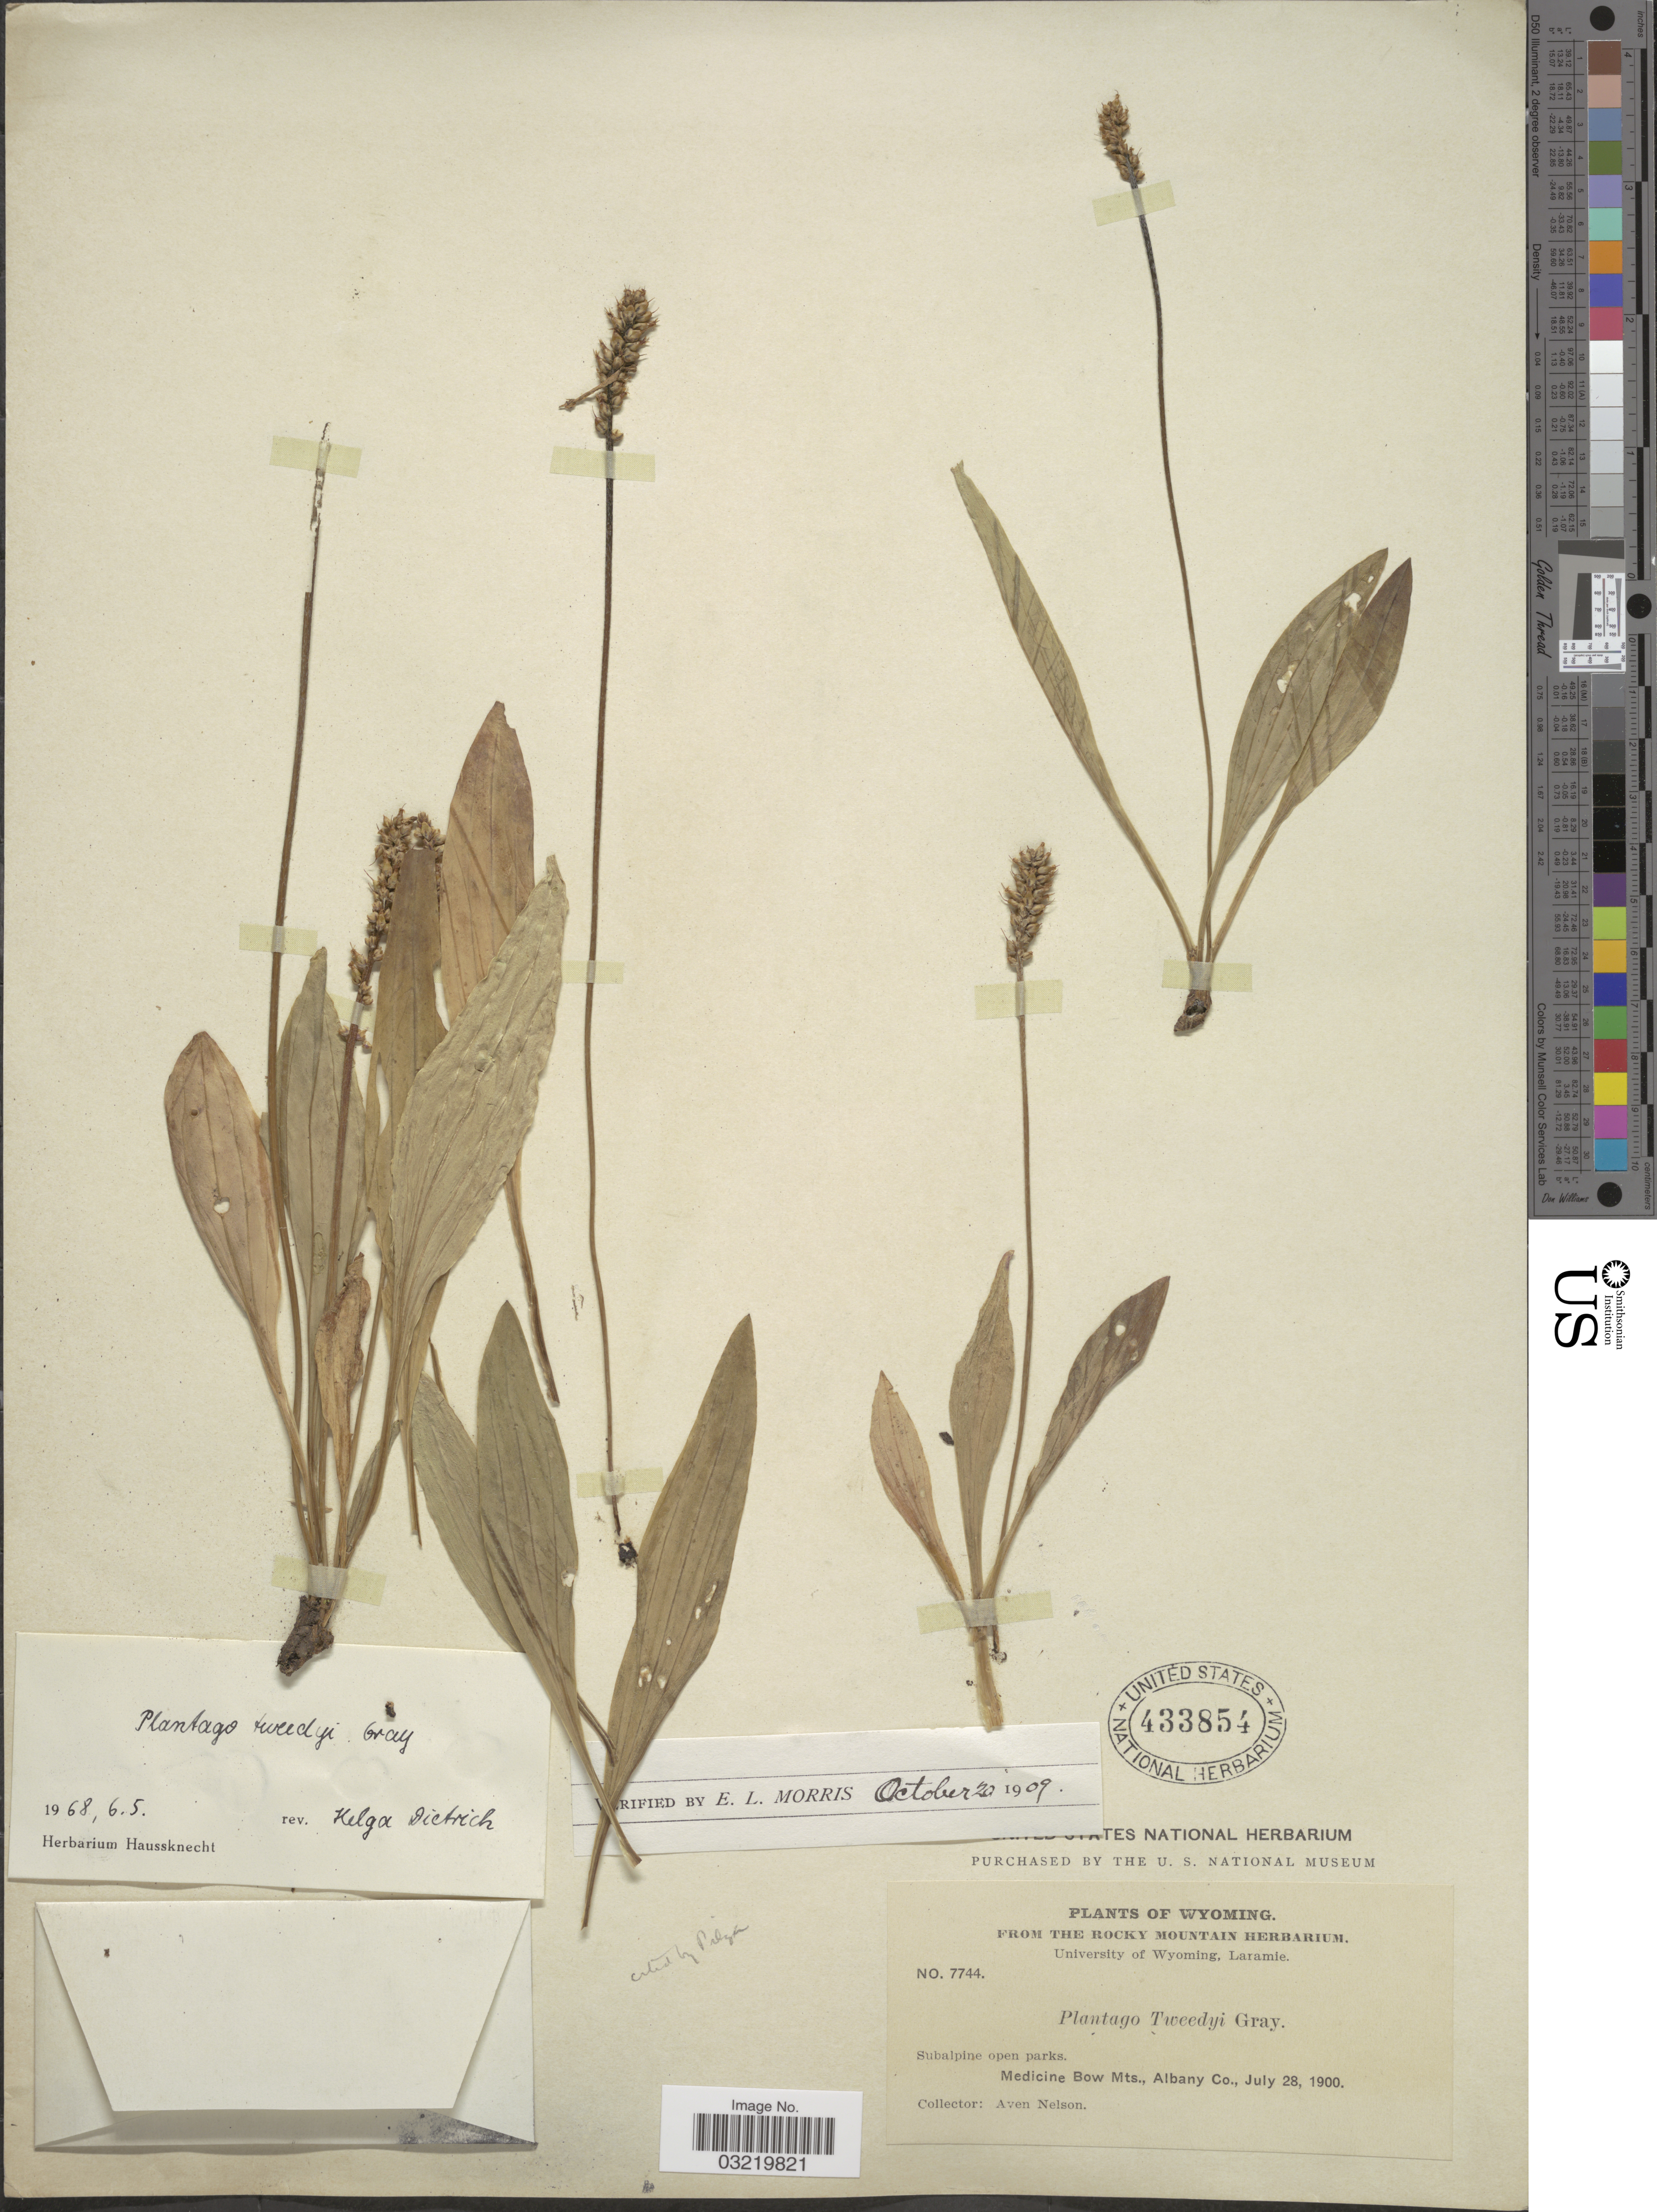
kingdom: Plantae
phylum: Tracheophyta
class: Magnoliopsida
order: Lamiales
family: Plantaginaceae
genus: Plantago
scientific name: Plantago tweedyi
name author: A. Gray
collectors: A. Nelson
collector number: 7744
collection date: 1900-07-28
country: United States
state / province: Wyoming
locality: Medicine Bow Mts., Albany Co.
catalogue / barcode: US 433854